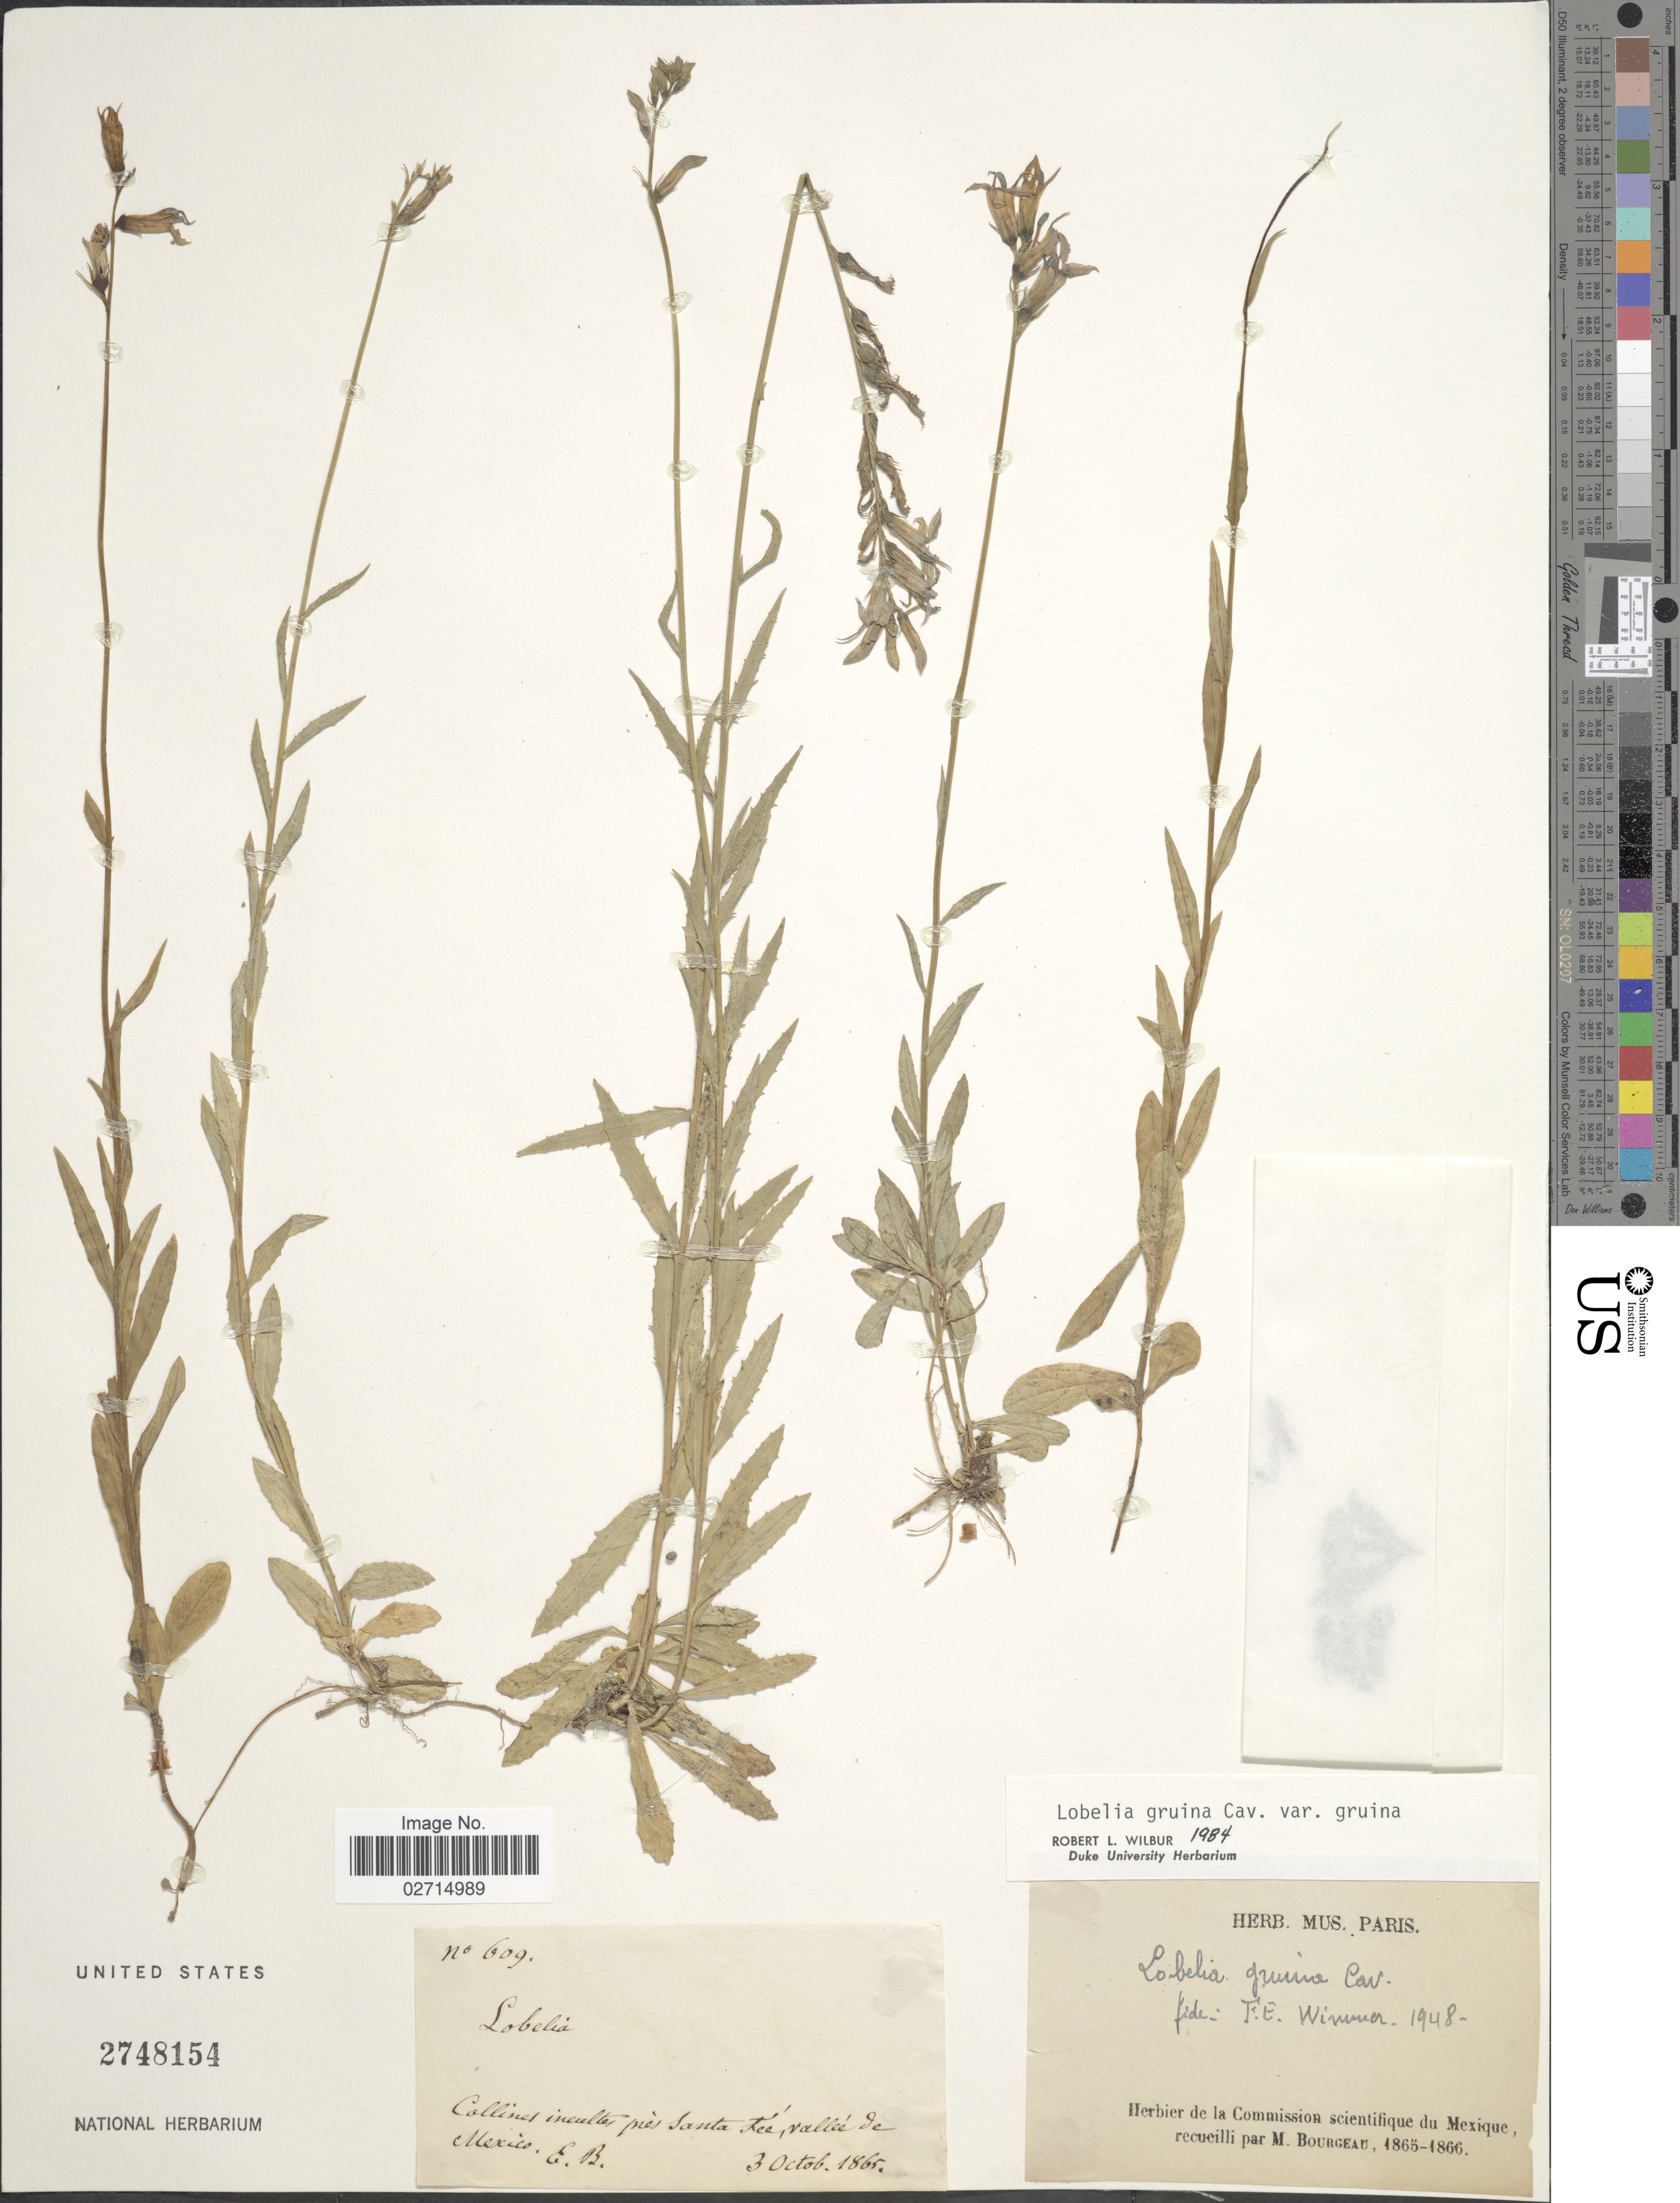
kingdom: Plantae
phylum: Tracheophyta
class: Magnoliopsida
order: Asterales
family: Campanulaceae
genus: Lobelia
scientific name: Lobelia gruina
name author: Cav.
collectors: M. Bourgeau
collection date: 1865/1866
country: Mexico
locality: Collines incultes pres Santa Fee, vallee de Mexico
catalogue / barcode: US 2748154